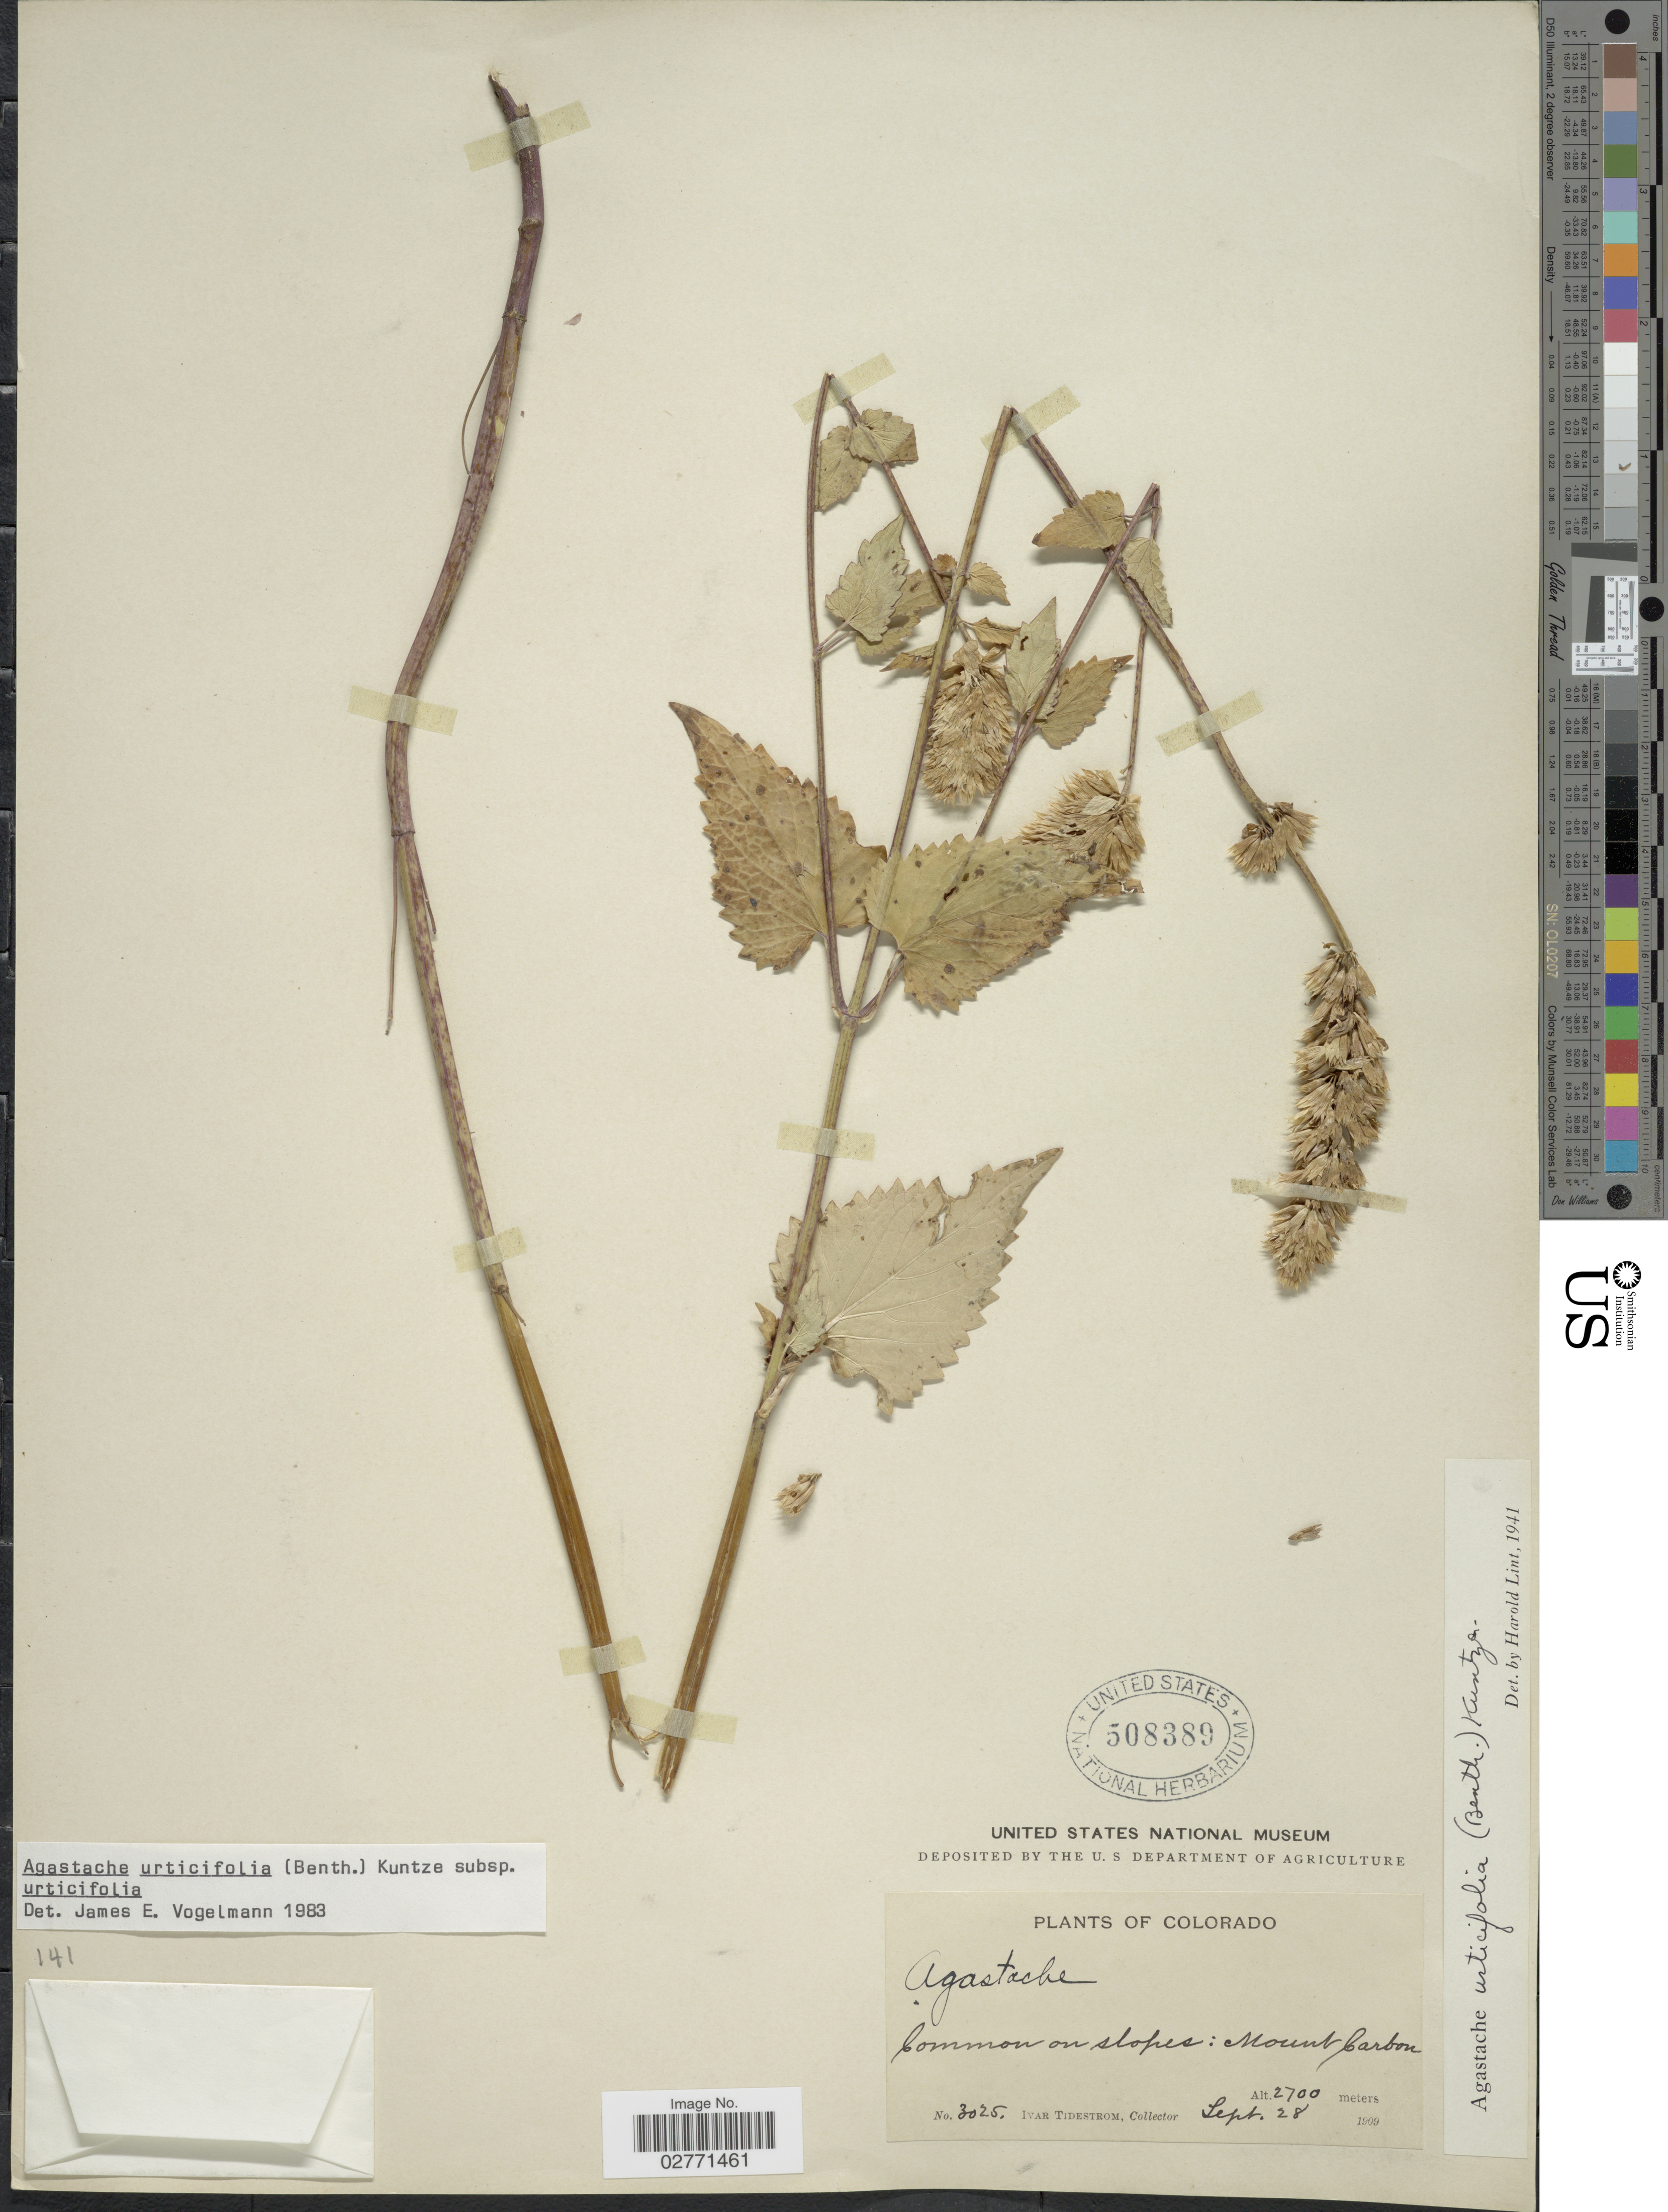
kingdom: Plantae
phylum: Tracheophyta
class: Magnoliopsida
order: Lamiales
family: Lamiaceae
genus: Agastache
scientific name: Agastache urticifolia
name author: (Benth.) Kuntze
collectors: I. F. Tidestrom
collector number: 3025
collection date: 1909-09-28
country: United States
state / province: Colorado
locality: Mount Carbon.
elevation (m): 2700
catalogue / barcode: US 508389